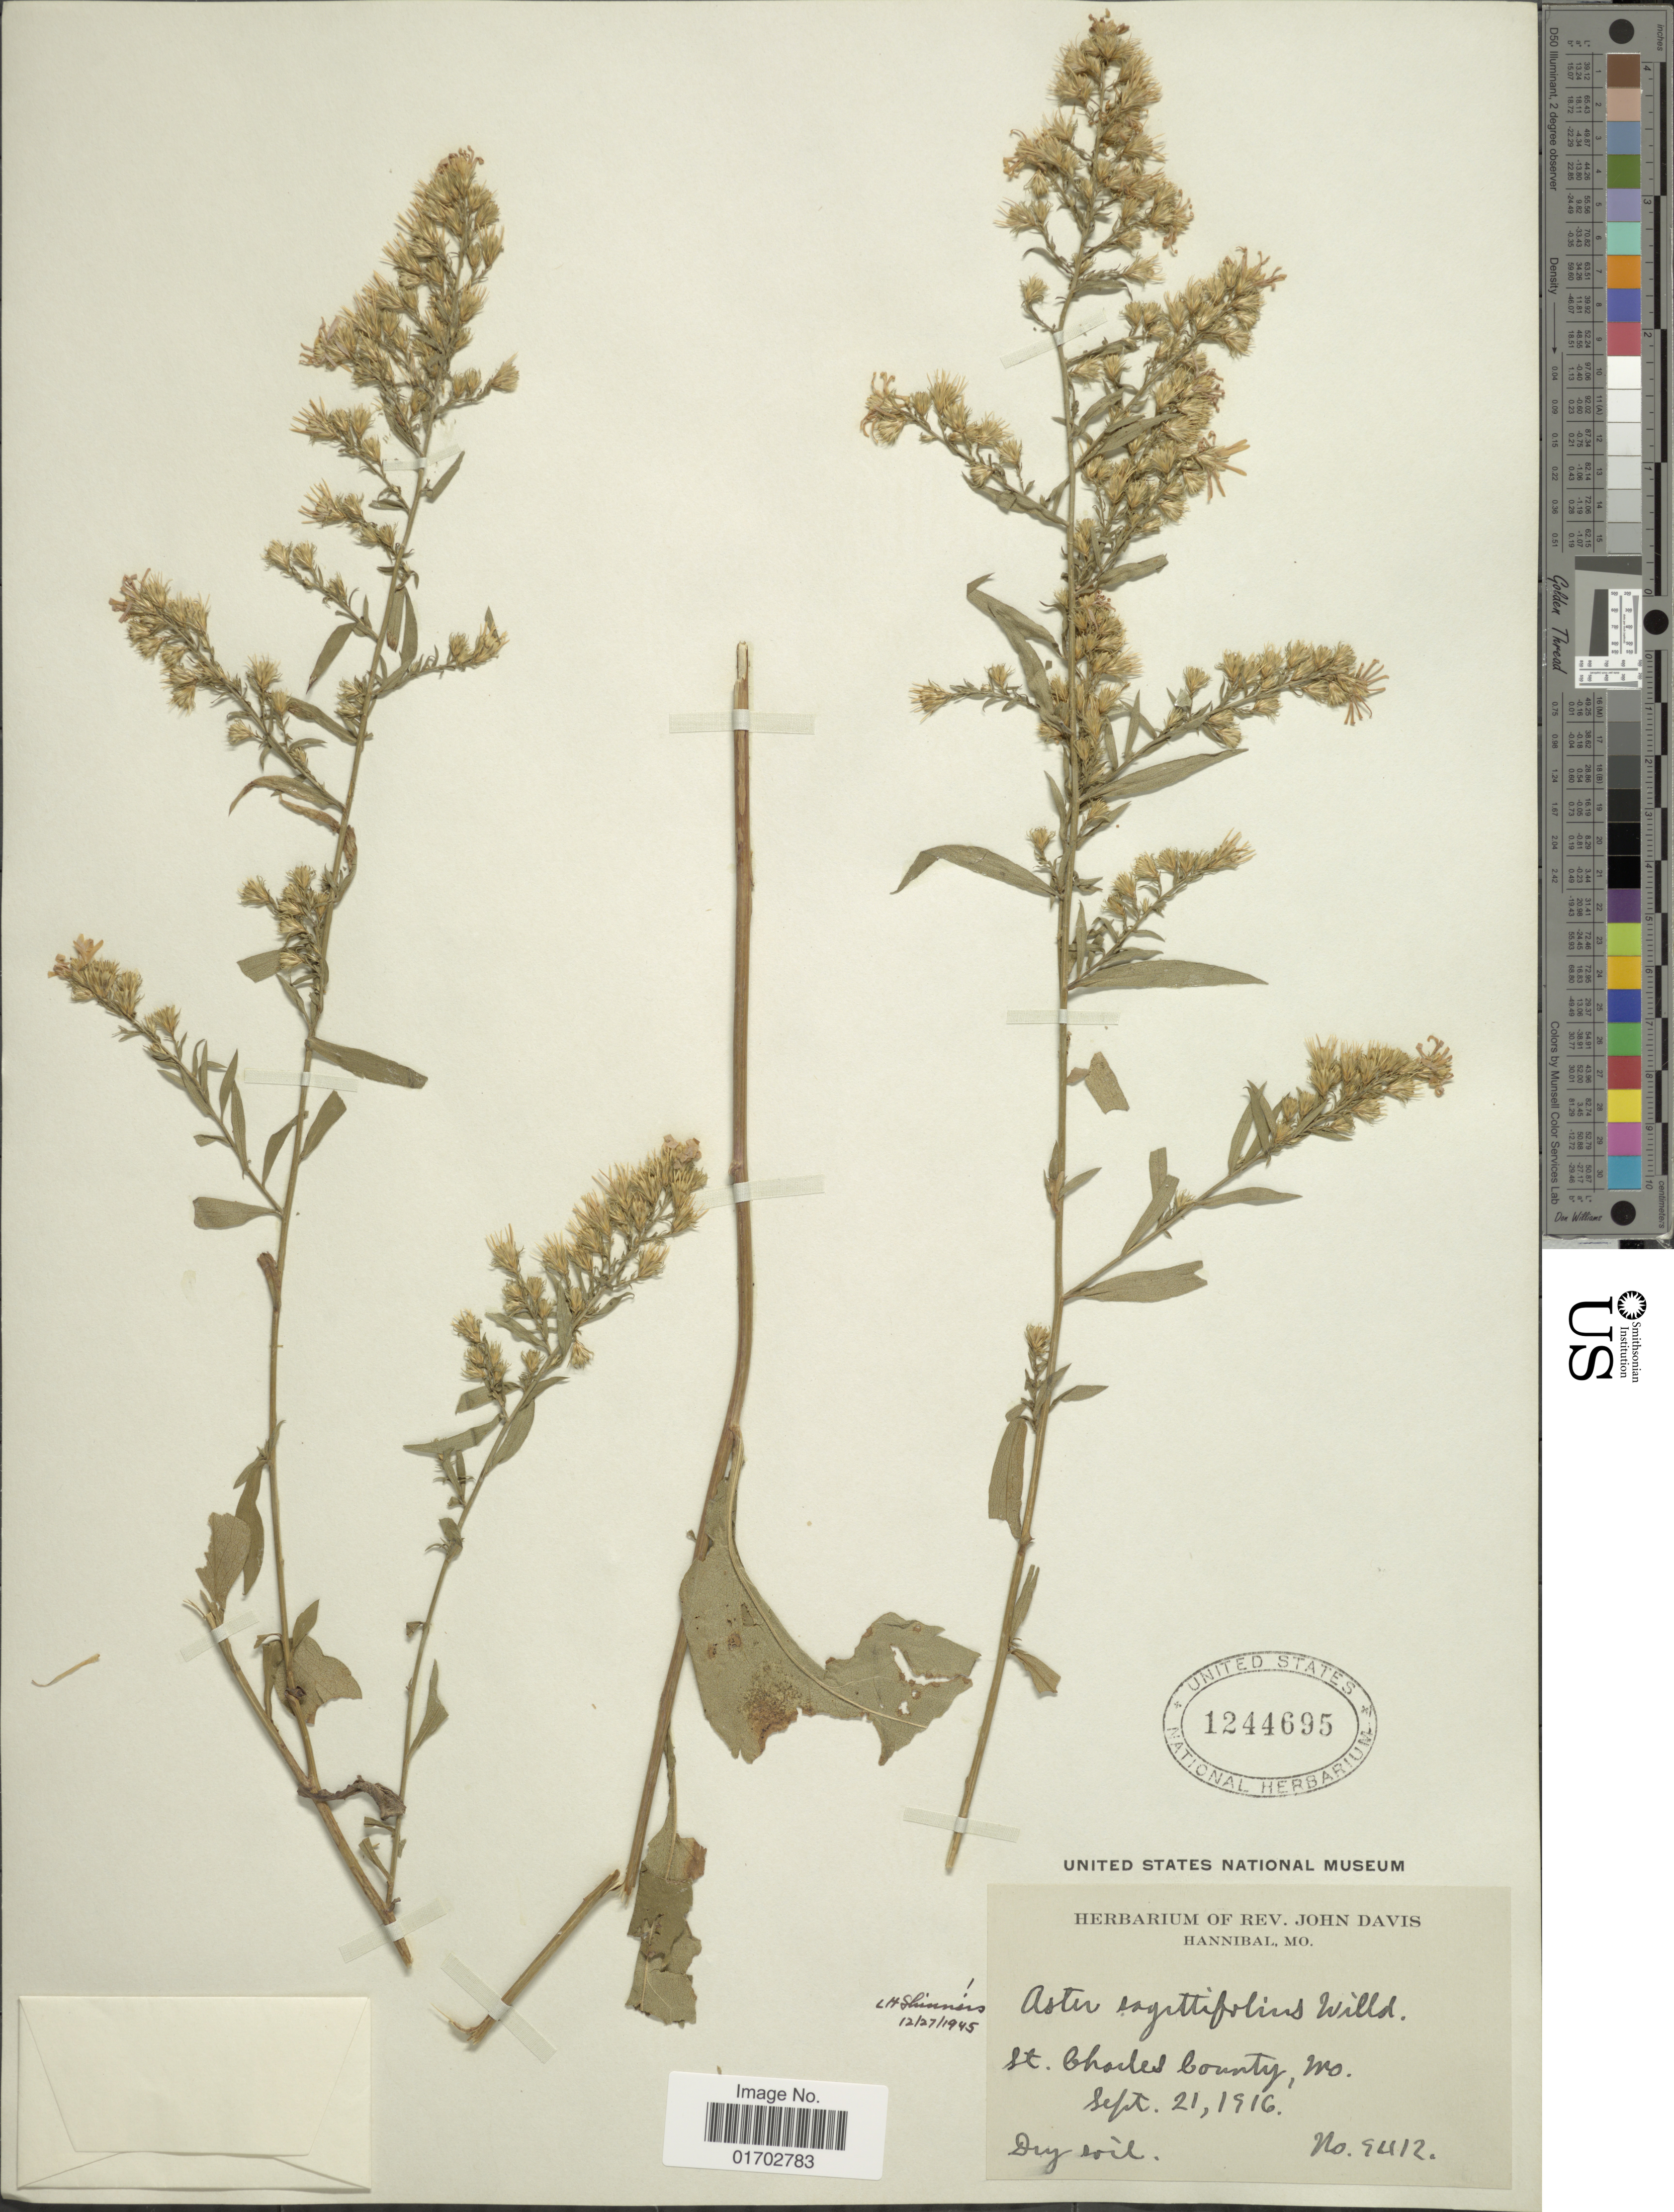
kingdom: Plantae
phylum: Tracheophyta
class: Magnoliopsida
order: Asterales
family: Asteraceae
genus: Symphyotrichum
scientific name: Symphyotrichum sagittifolium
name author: (Wedem. ex Willd.) G.L. Nesom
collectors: ex herb. Rev. John Davis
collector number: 9412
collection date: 1916-09-21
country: United States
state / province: Missouri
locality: St. Charles Co.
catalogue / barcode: US 1244695